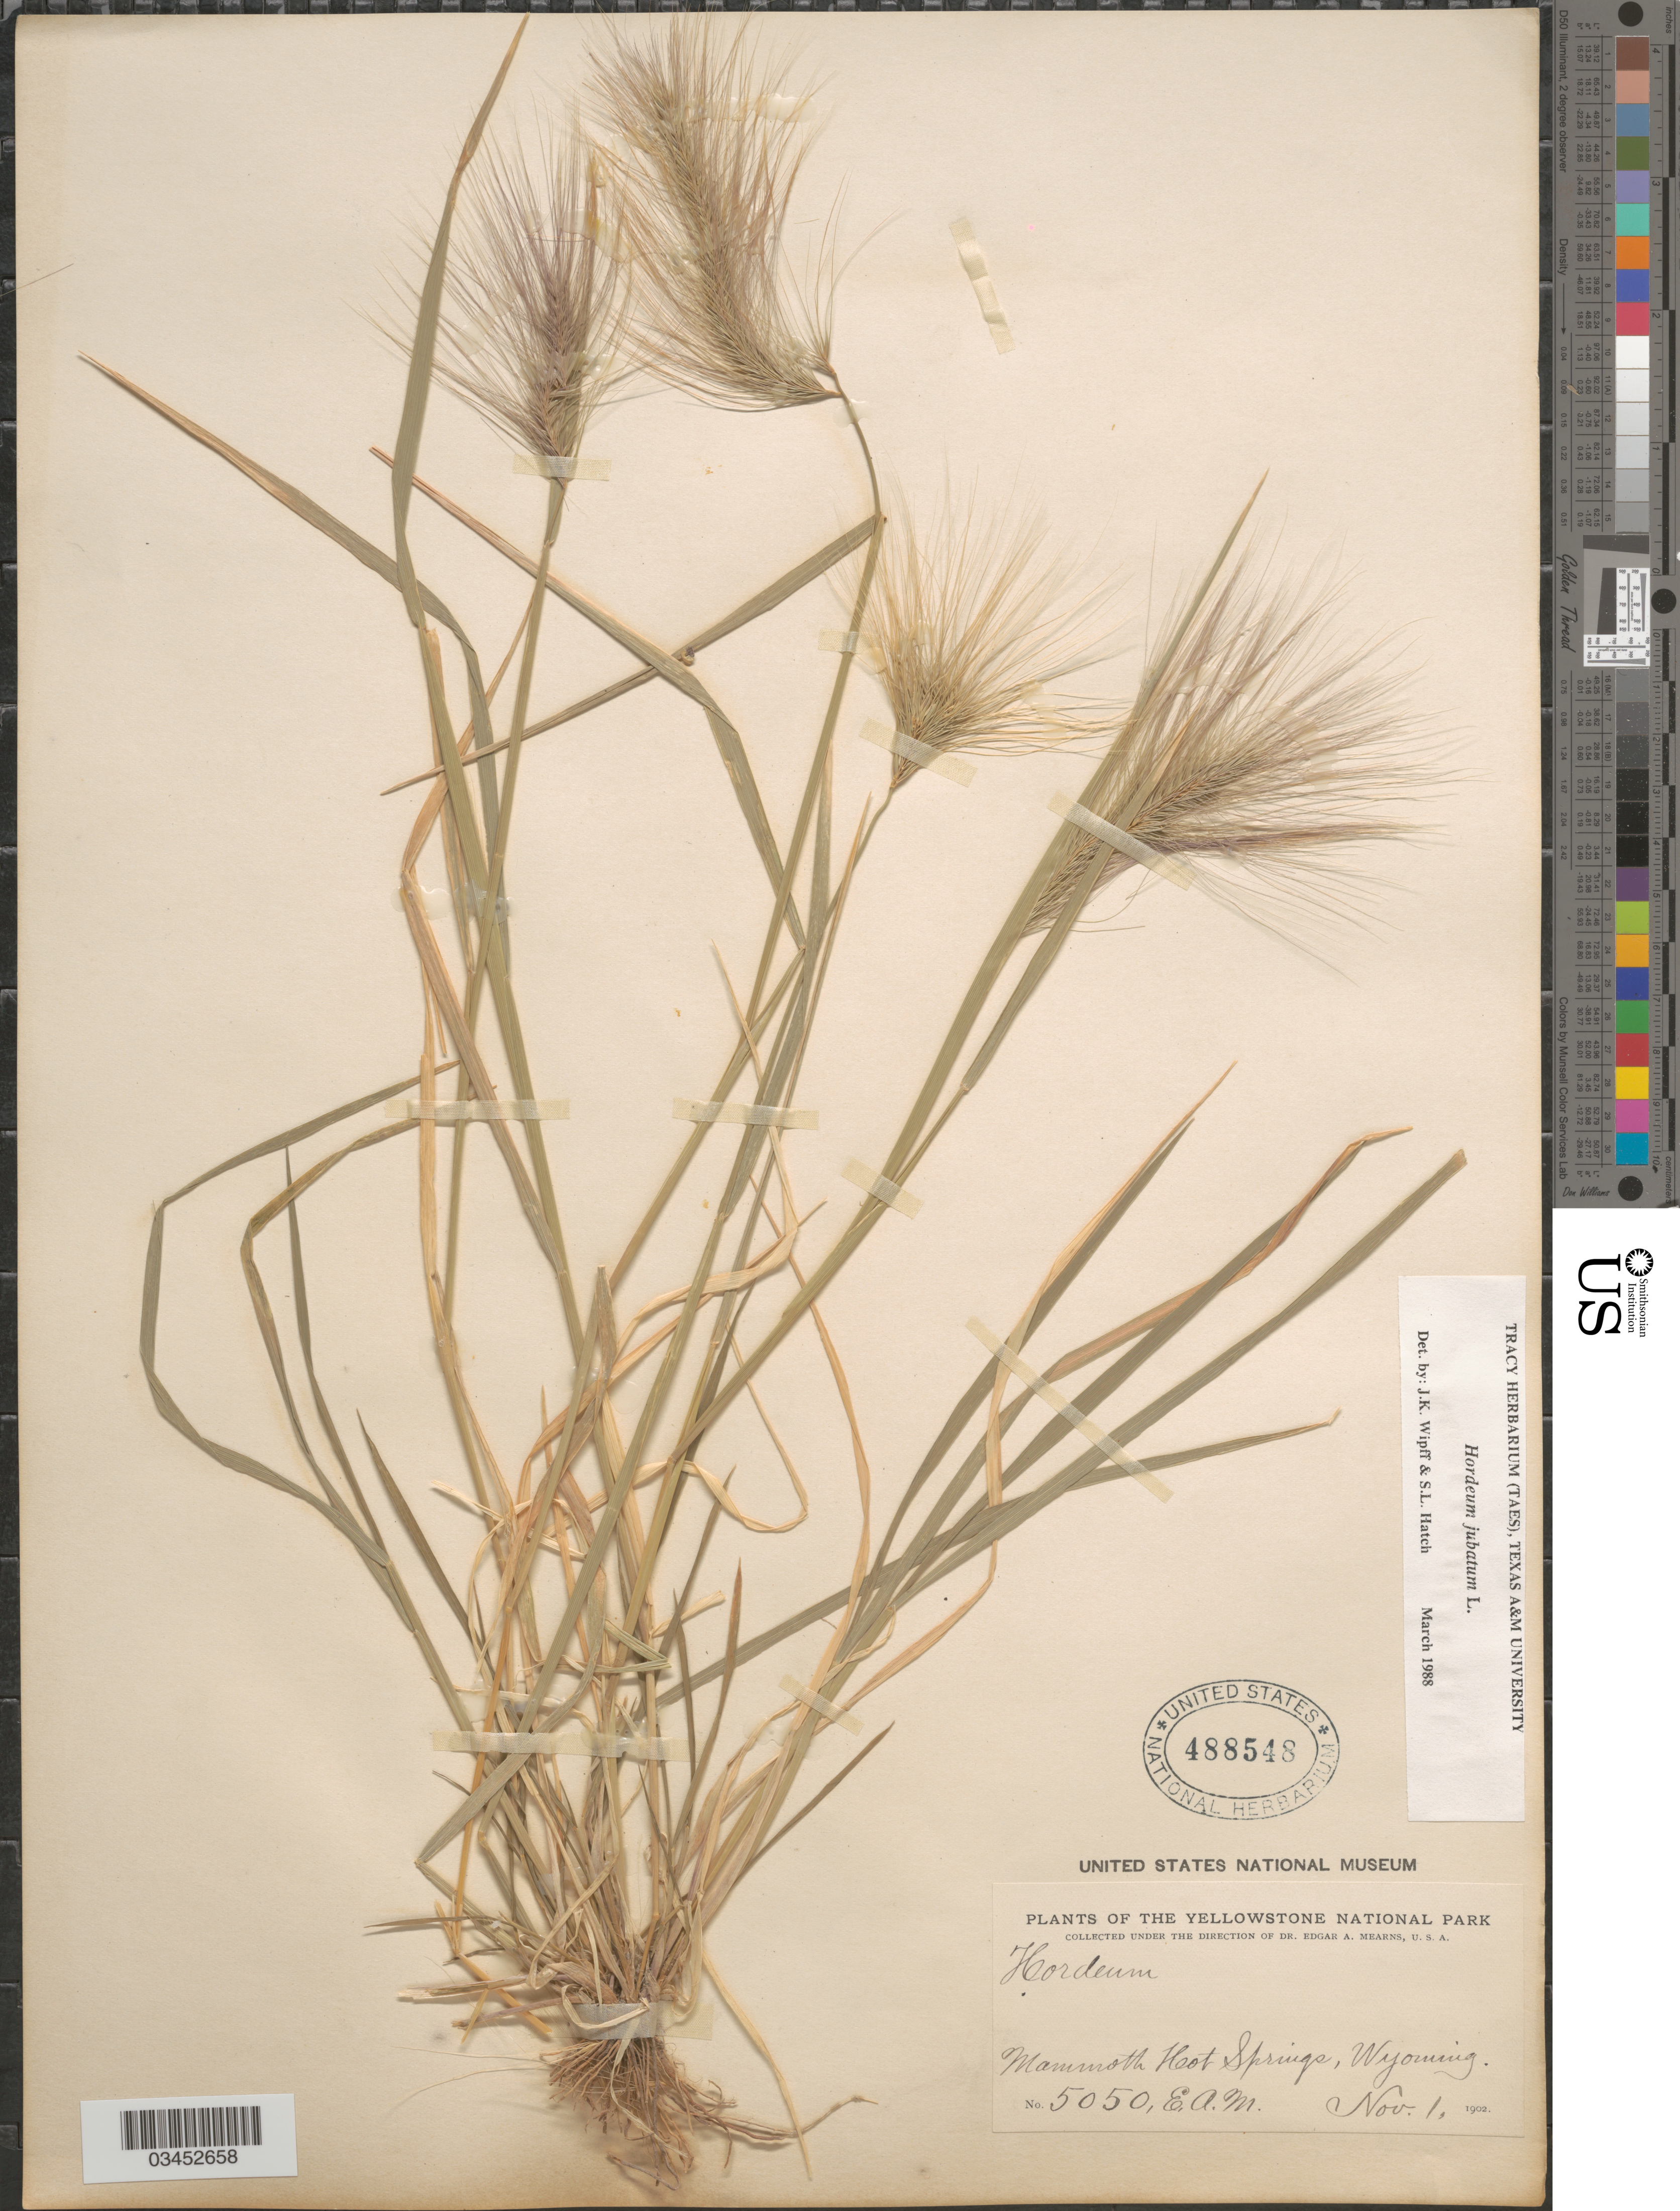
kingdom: Plantae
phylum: Tracheophyta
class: Liliopsida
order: Poales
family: Poaceae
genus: Hordeum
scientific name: Hordeum jubatum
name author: L.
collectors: E. A. Mearns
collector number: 5050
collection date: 1902-11-01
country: United States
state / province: Wyoming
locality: The Yellowstone National Park. Mammoth Hot Springs.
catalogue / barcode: US 488548